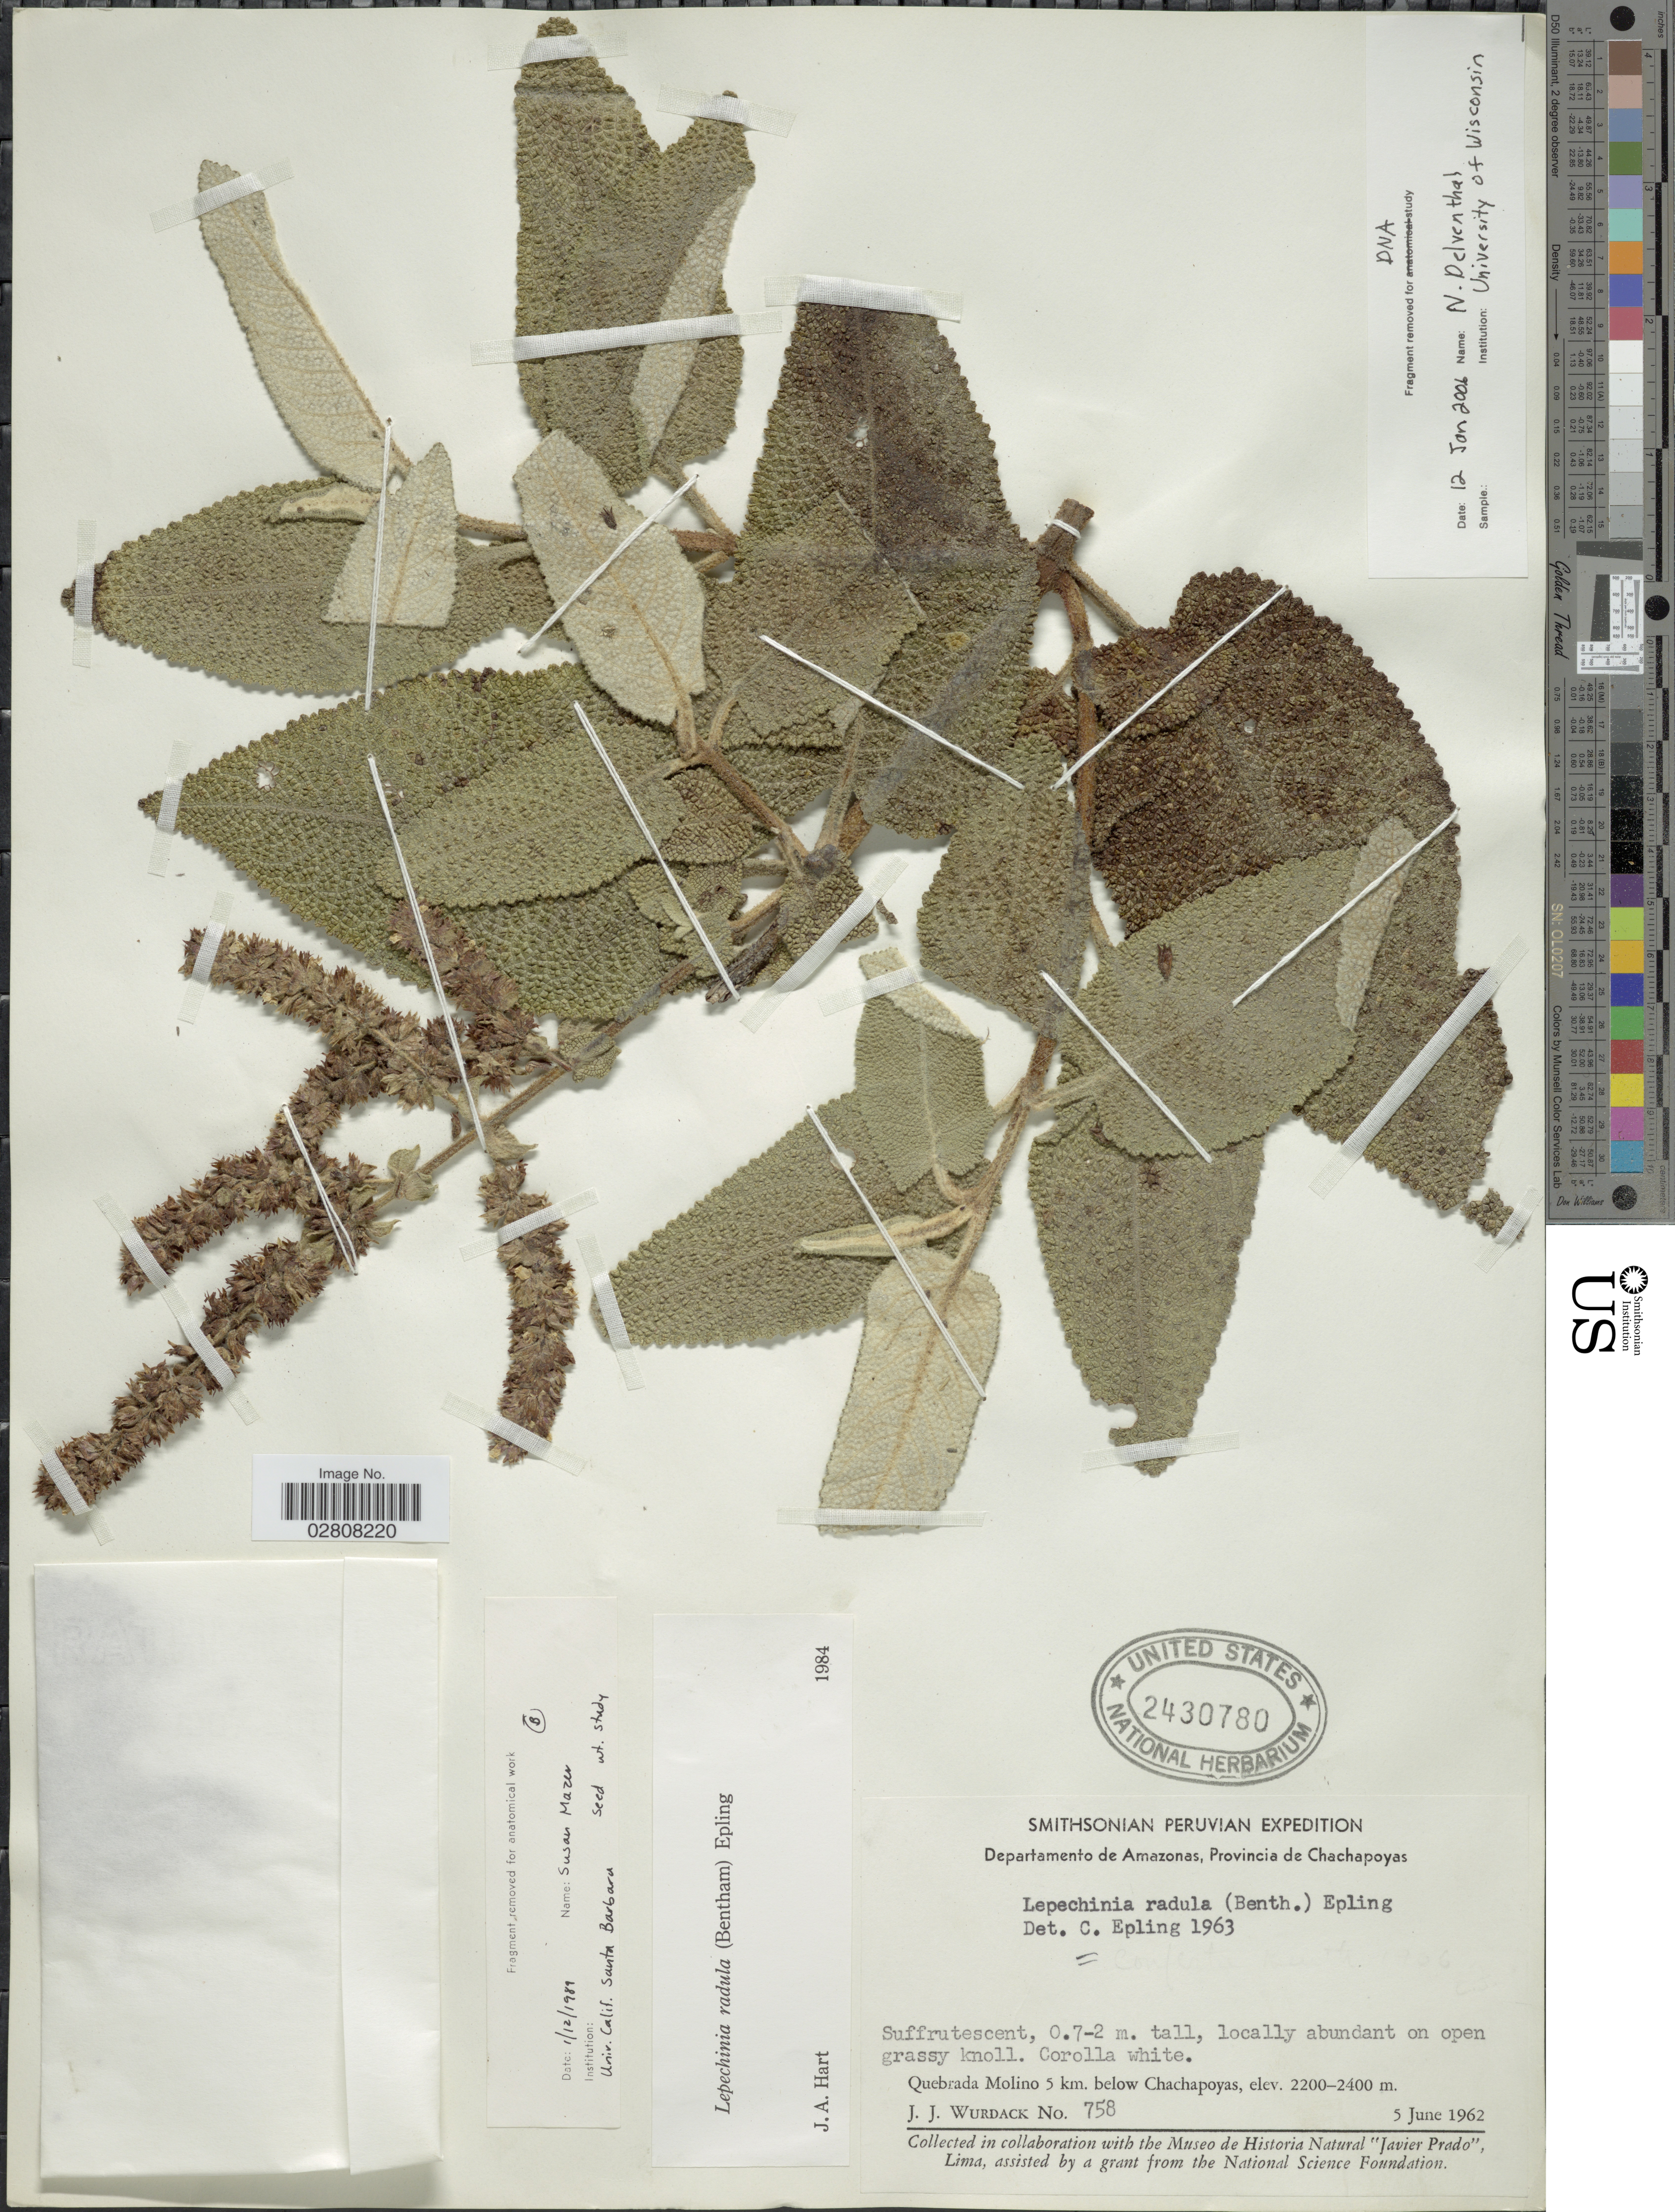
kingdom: Plantae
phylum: Tracheophyta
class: Magnoliopsida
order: Lamiales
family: Lamiaceae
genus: Lepechinia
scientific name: Lepechinia radula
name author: (Benth.) Epling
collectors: J. J. Wurdack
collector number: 758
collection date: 1962-06-05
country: Peru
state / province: Amazonas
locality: Departamento de Amazonas, Provincia de Chachapoyas. Quebrada Molino 5 km. below Chachapoyas.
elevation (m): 2200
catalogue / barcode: US 2430780